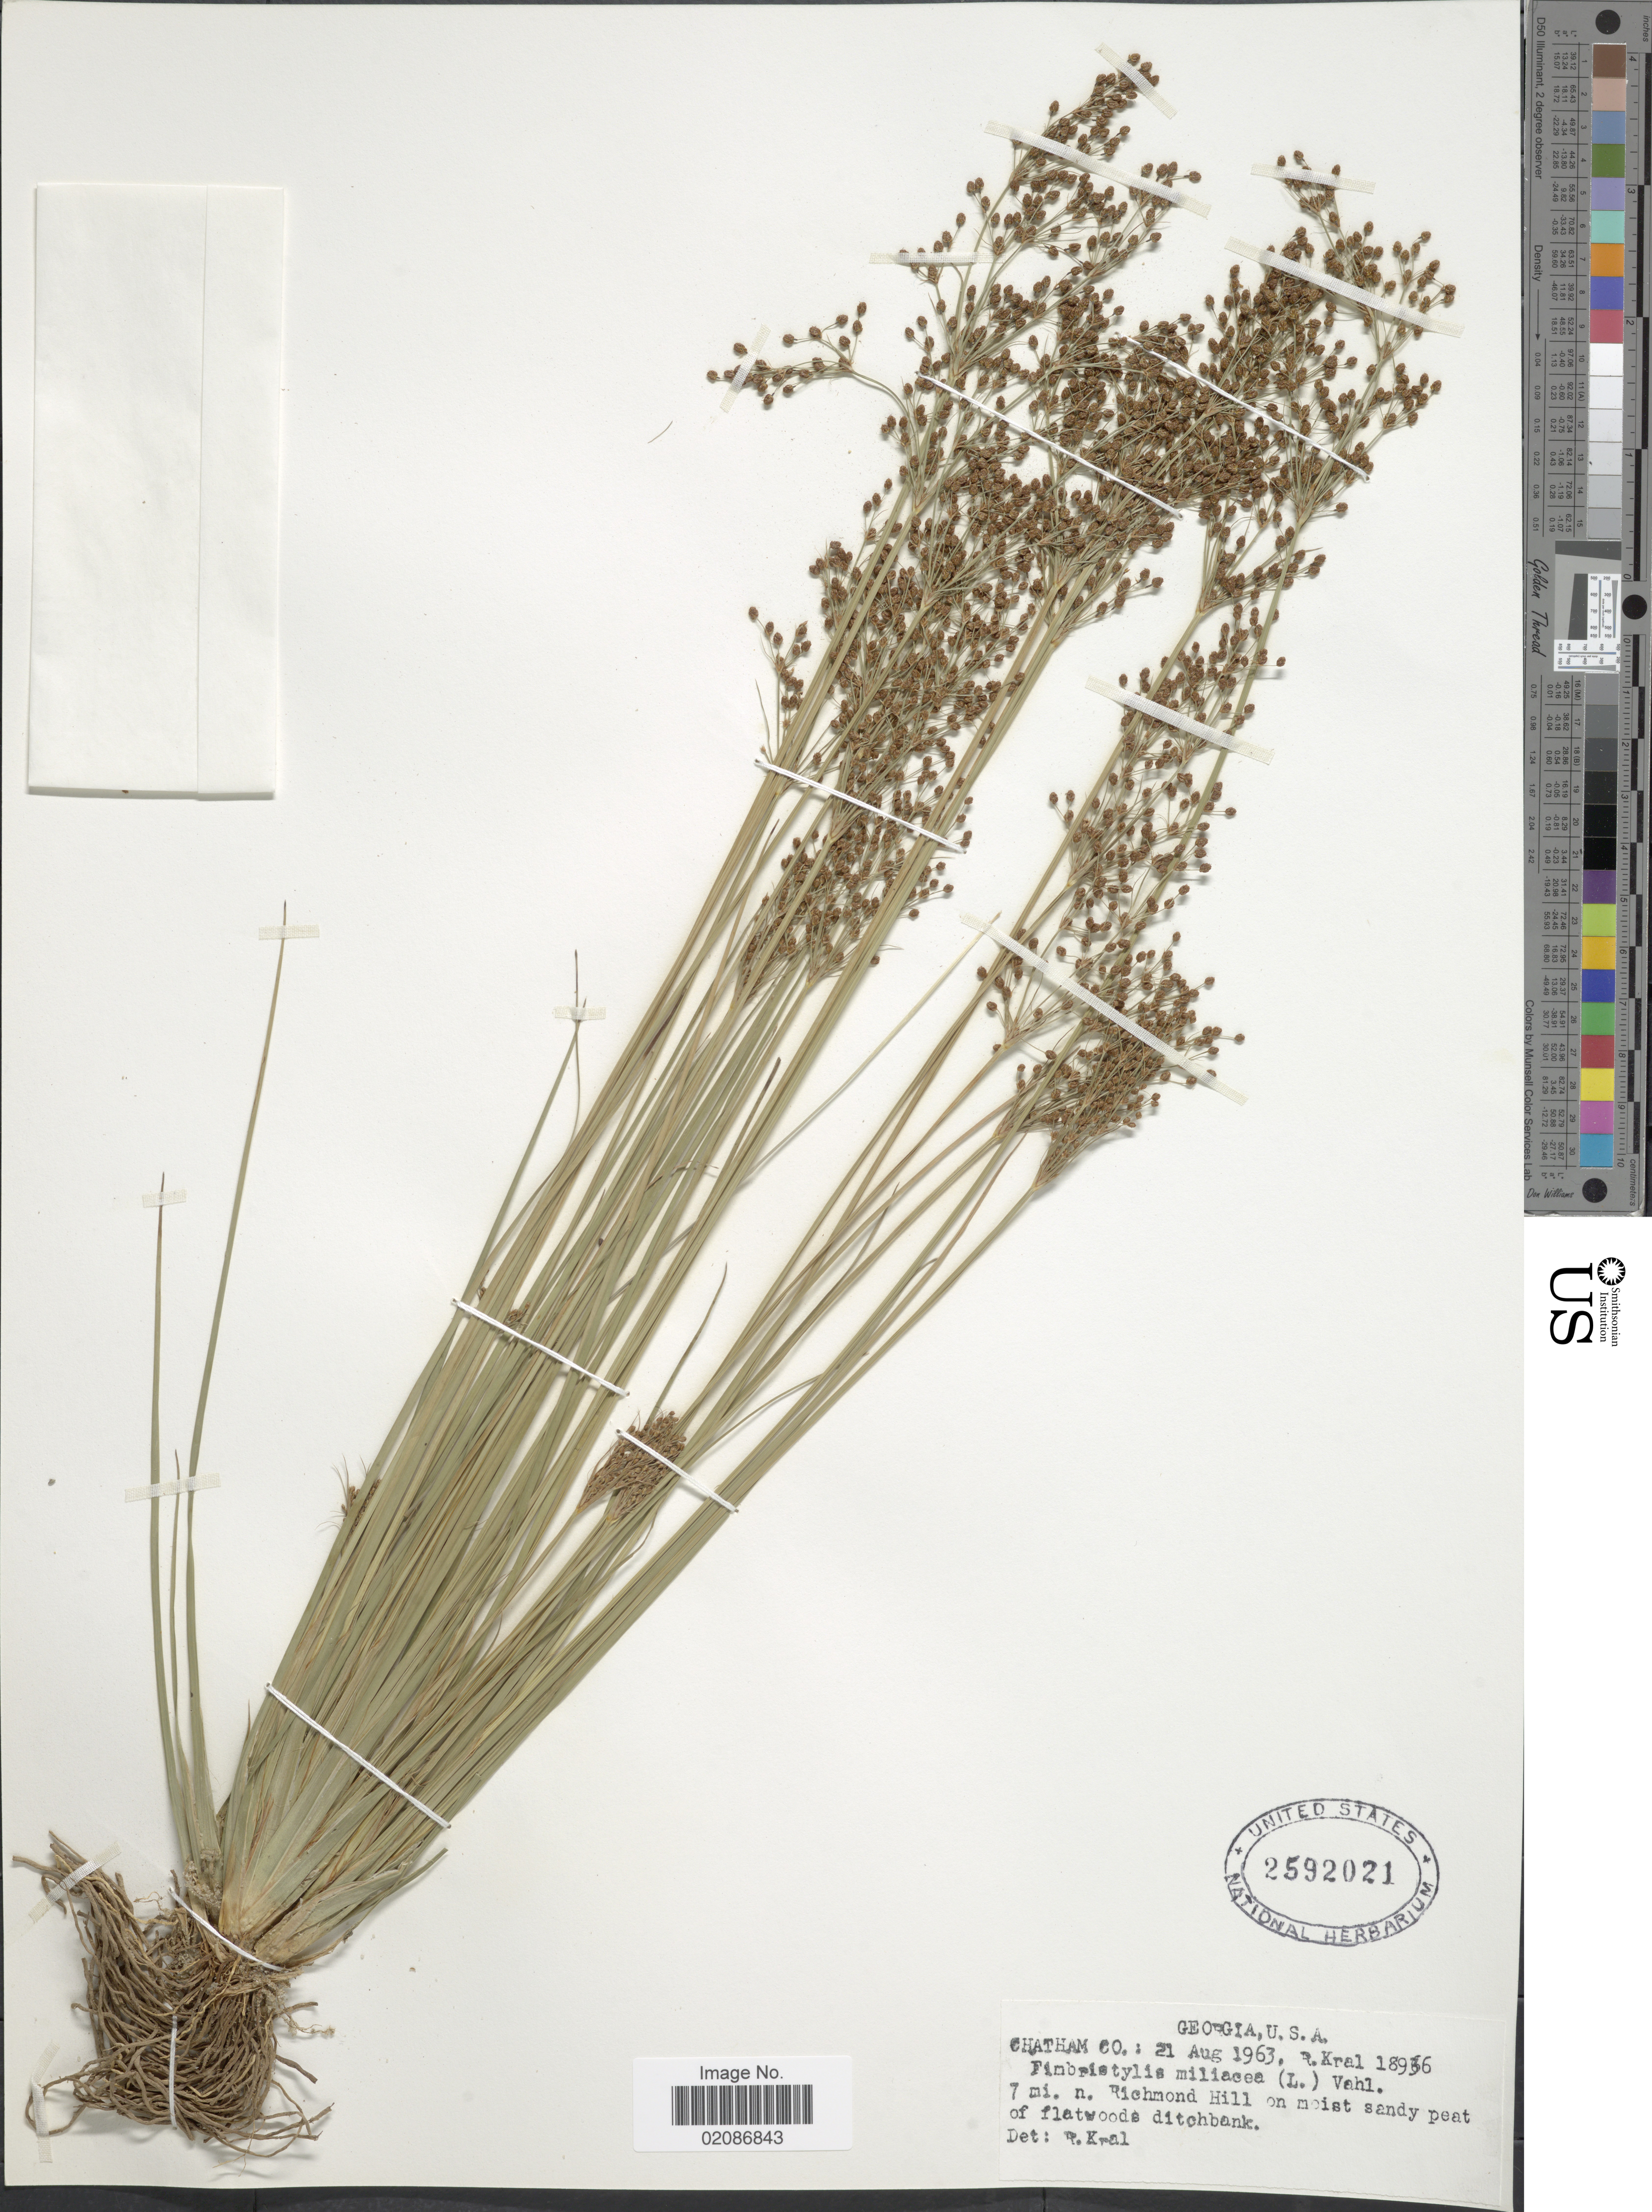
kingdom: Plantae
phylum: Tracheophyta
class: Liliopsida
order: Poales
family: Cyperaceae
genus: Fimbristylis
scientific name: Fimbristylis littoralis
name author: Gaudich.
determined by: Strong, M. T., (US), Smithsonian Institution - National Museum of Natural History (UNITED STATES)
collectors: R. Kral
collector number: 18936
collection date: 1963-08-21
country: United States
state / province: Georgia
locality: Chatham Co.: 7 mi. n. Richmond Hill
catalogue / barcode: US 2592021